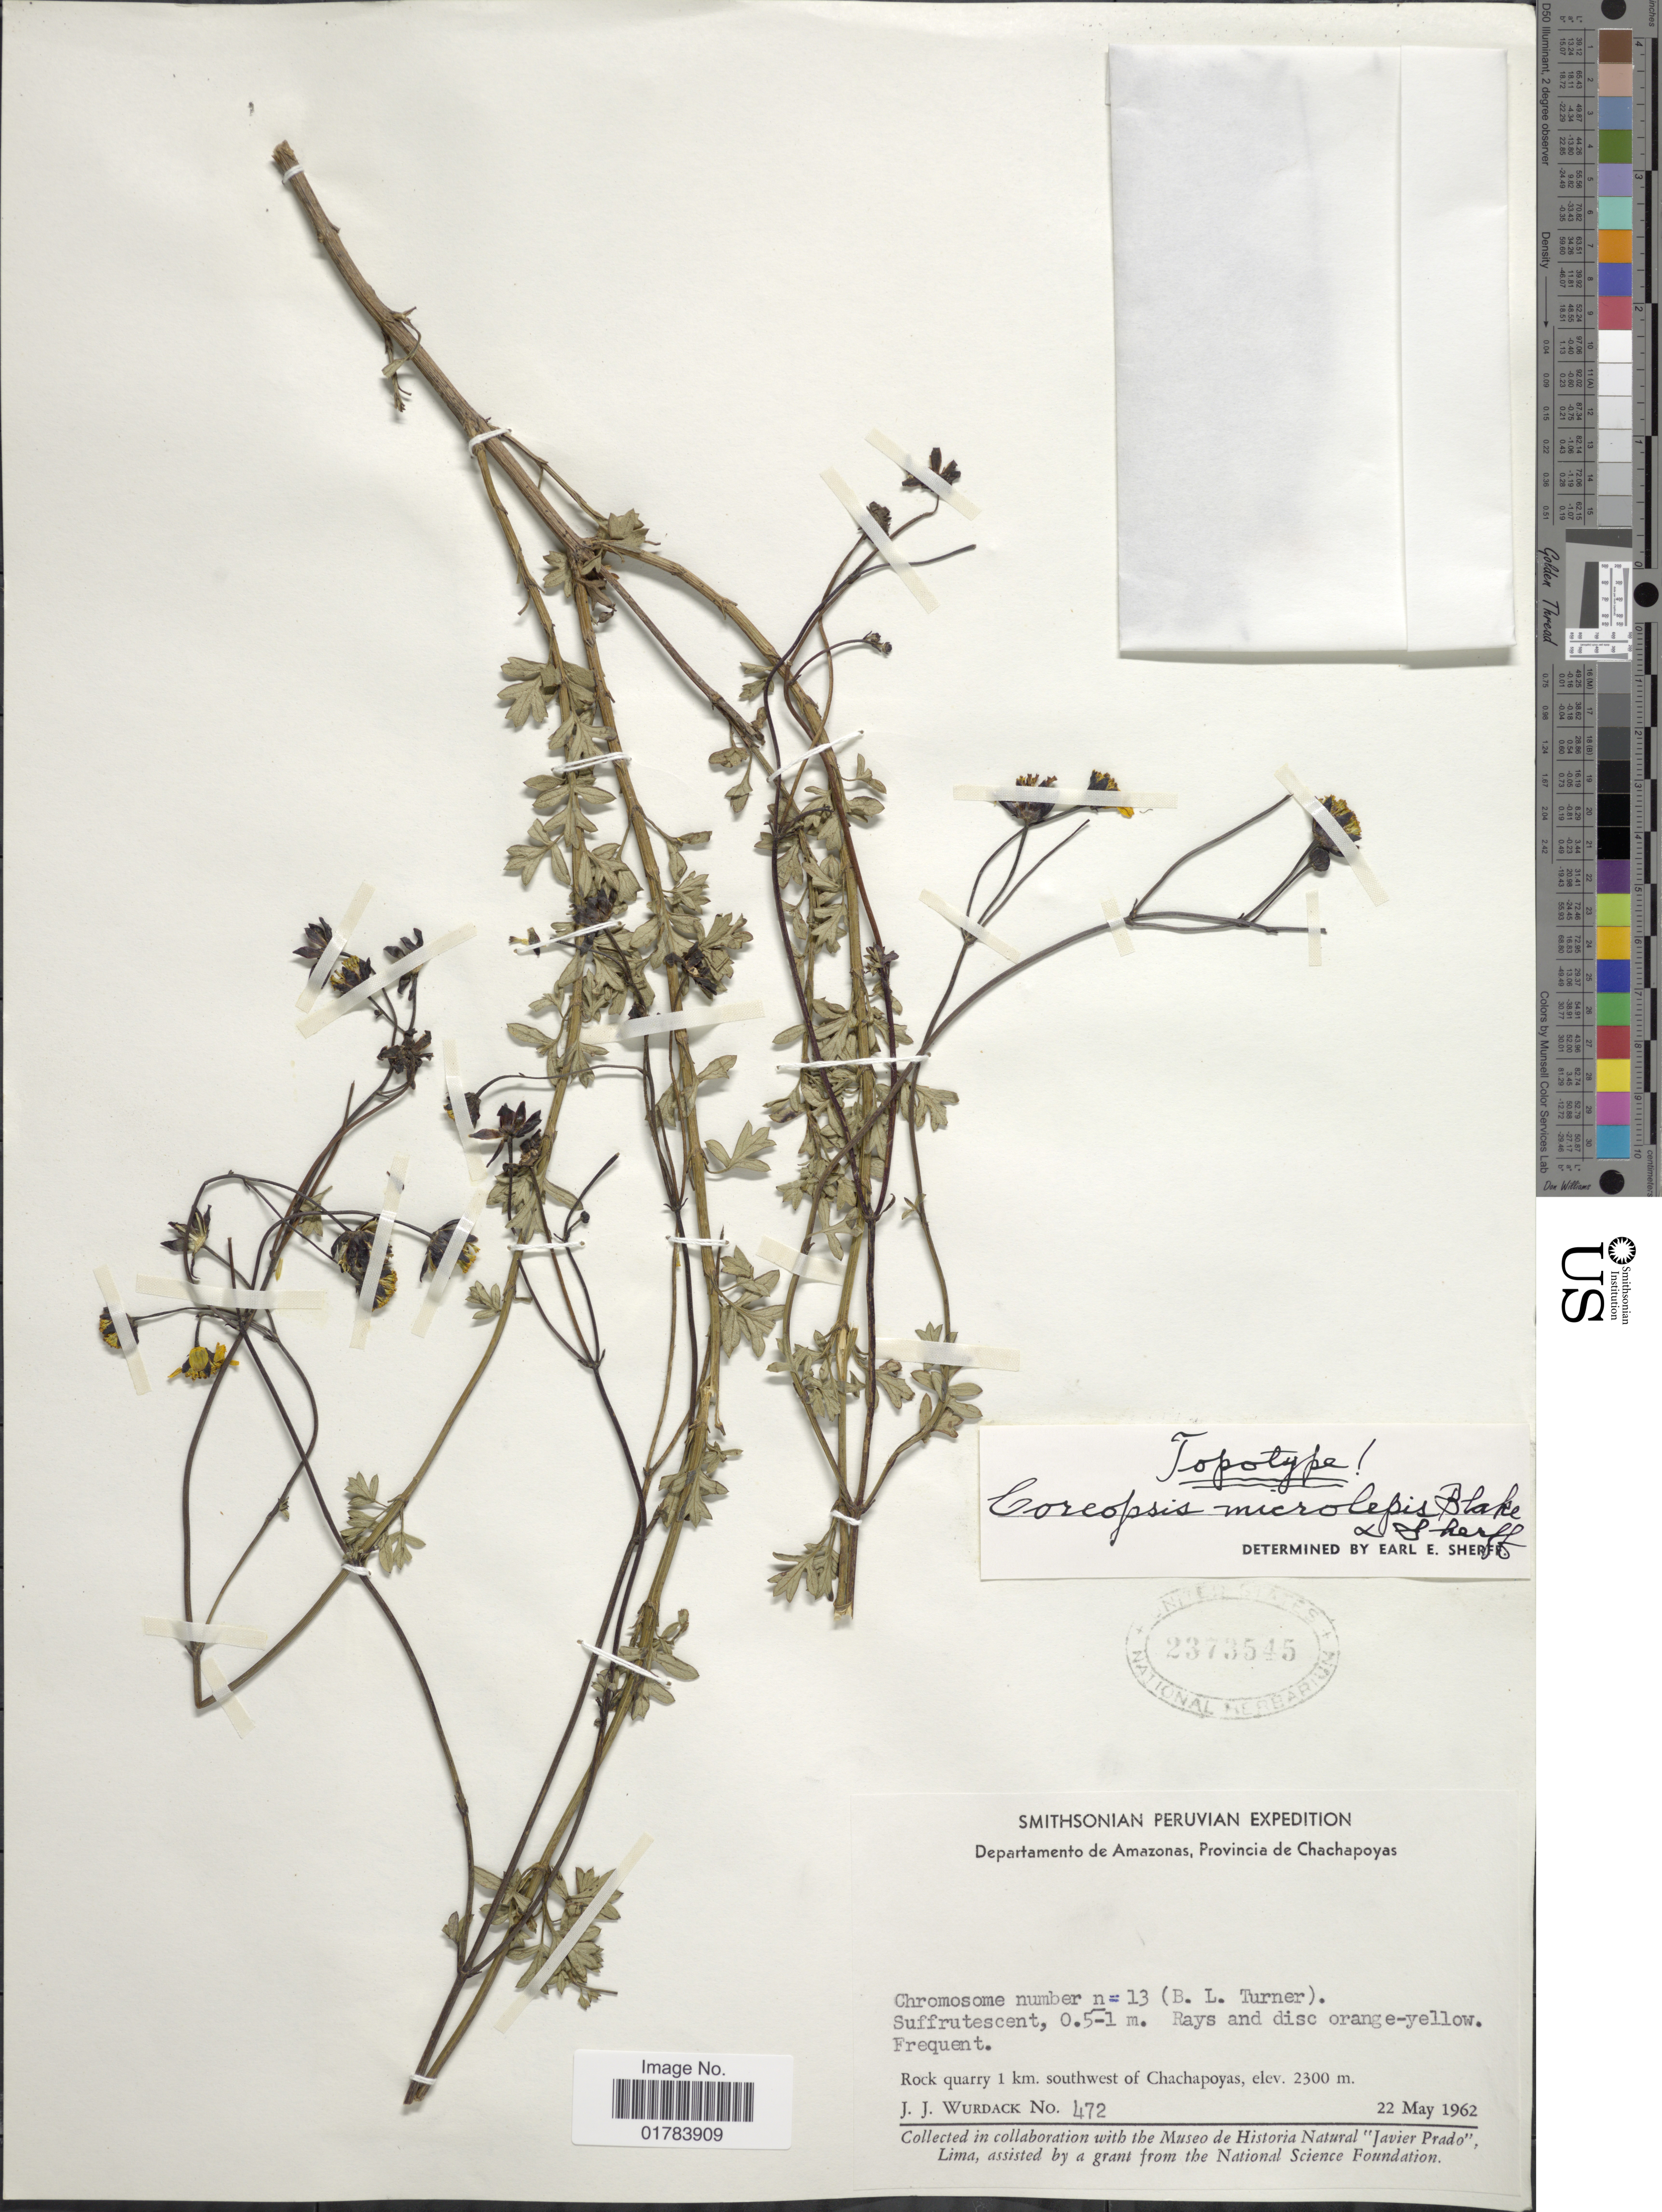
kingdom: Plantae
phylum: Tracheophyta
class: Magnoliopsida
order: Asterales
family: Asteraceae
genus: Coreopsis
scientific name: Coreopsis microlepis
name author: S.F. Blake & Sherff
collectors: J. J. Wurdack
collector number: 472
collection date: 1962-05-22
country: Peru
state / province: Amazonas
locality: Provincia de Chachapoyas, Rock quarry 1 km. southwest of Chachapoyas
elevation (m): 2300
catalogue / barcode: US 2373545